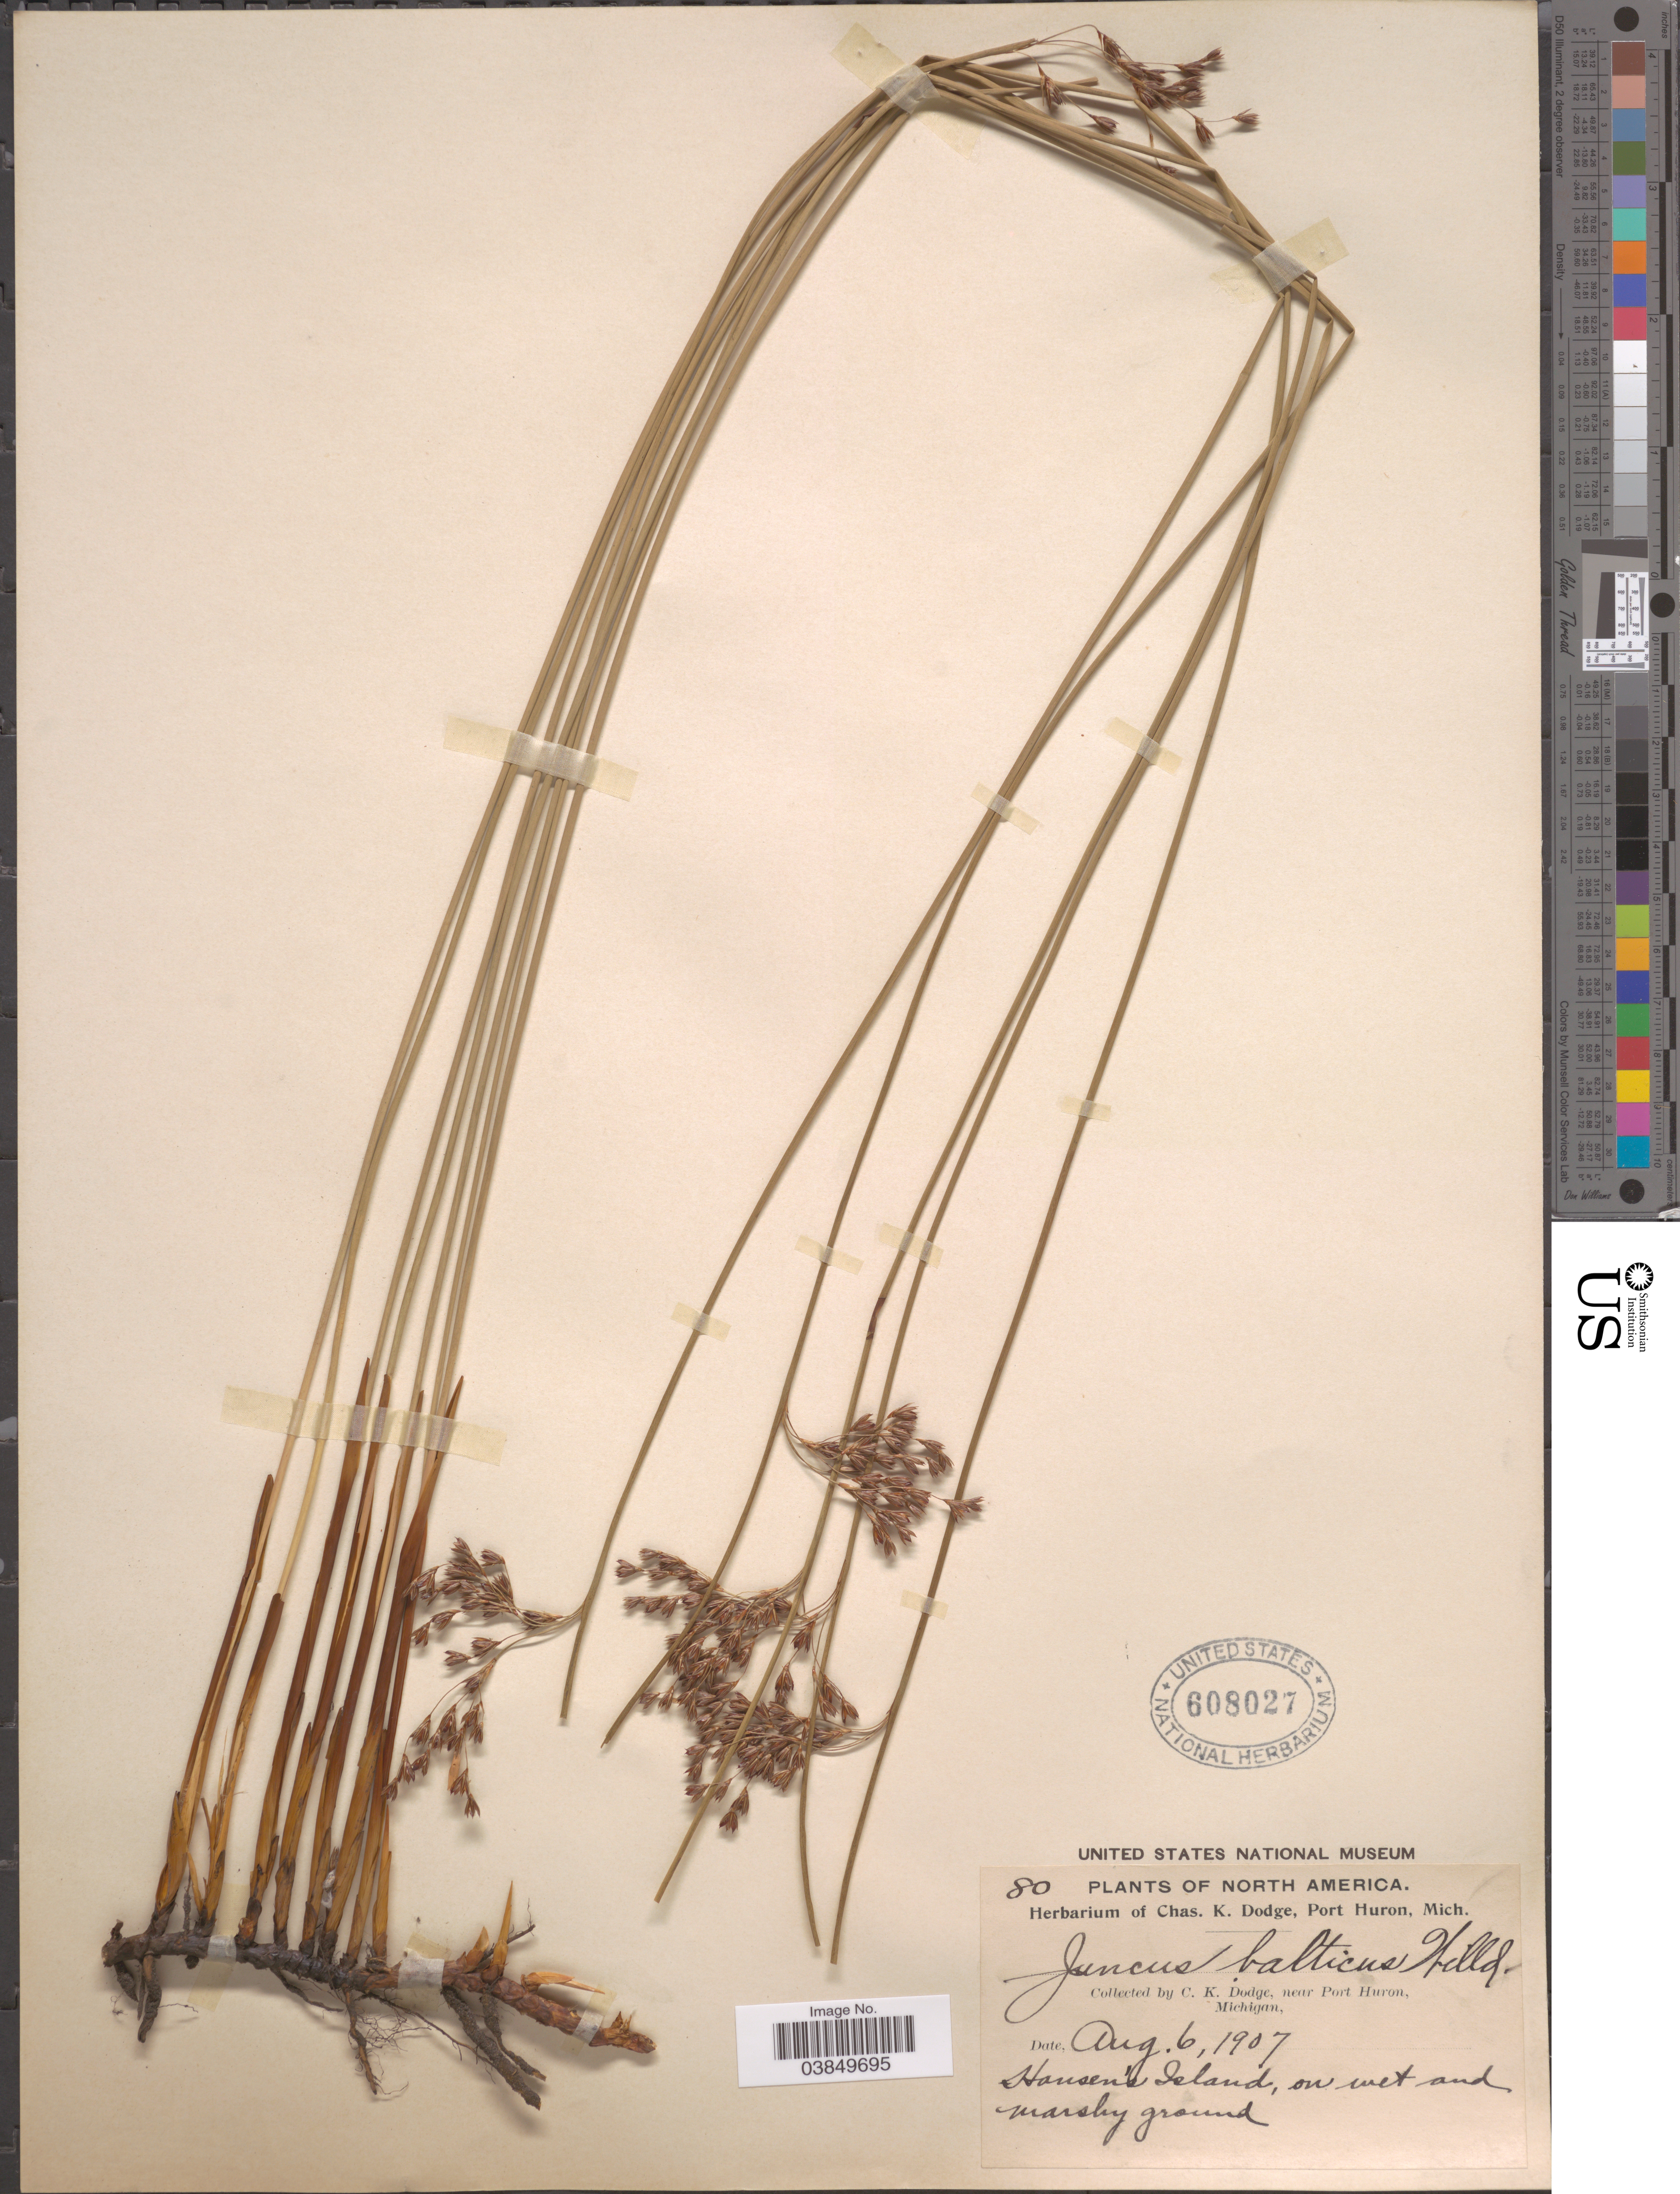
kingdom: Plantae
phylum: Tracheophyta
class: Liliopsida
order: Poales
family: Juncaceae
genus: Juncus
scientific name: Juncus balticus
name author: Willd.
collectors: C. Dodge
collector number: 80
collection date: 1907-08-06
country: United States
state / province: Michigan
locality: Near Port Huron. Hansen's Island.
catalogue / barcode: US 608027